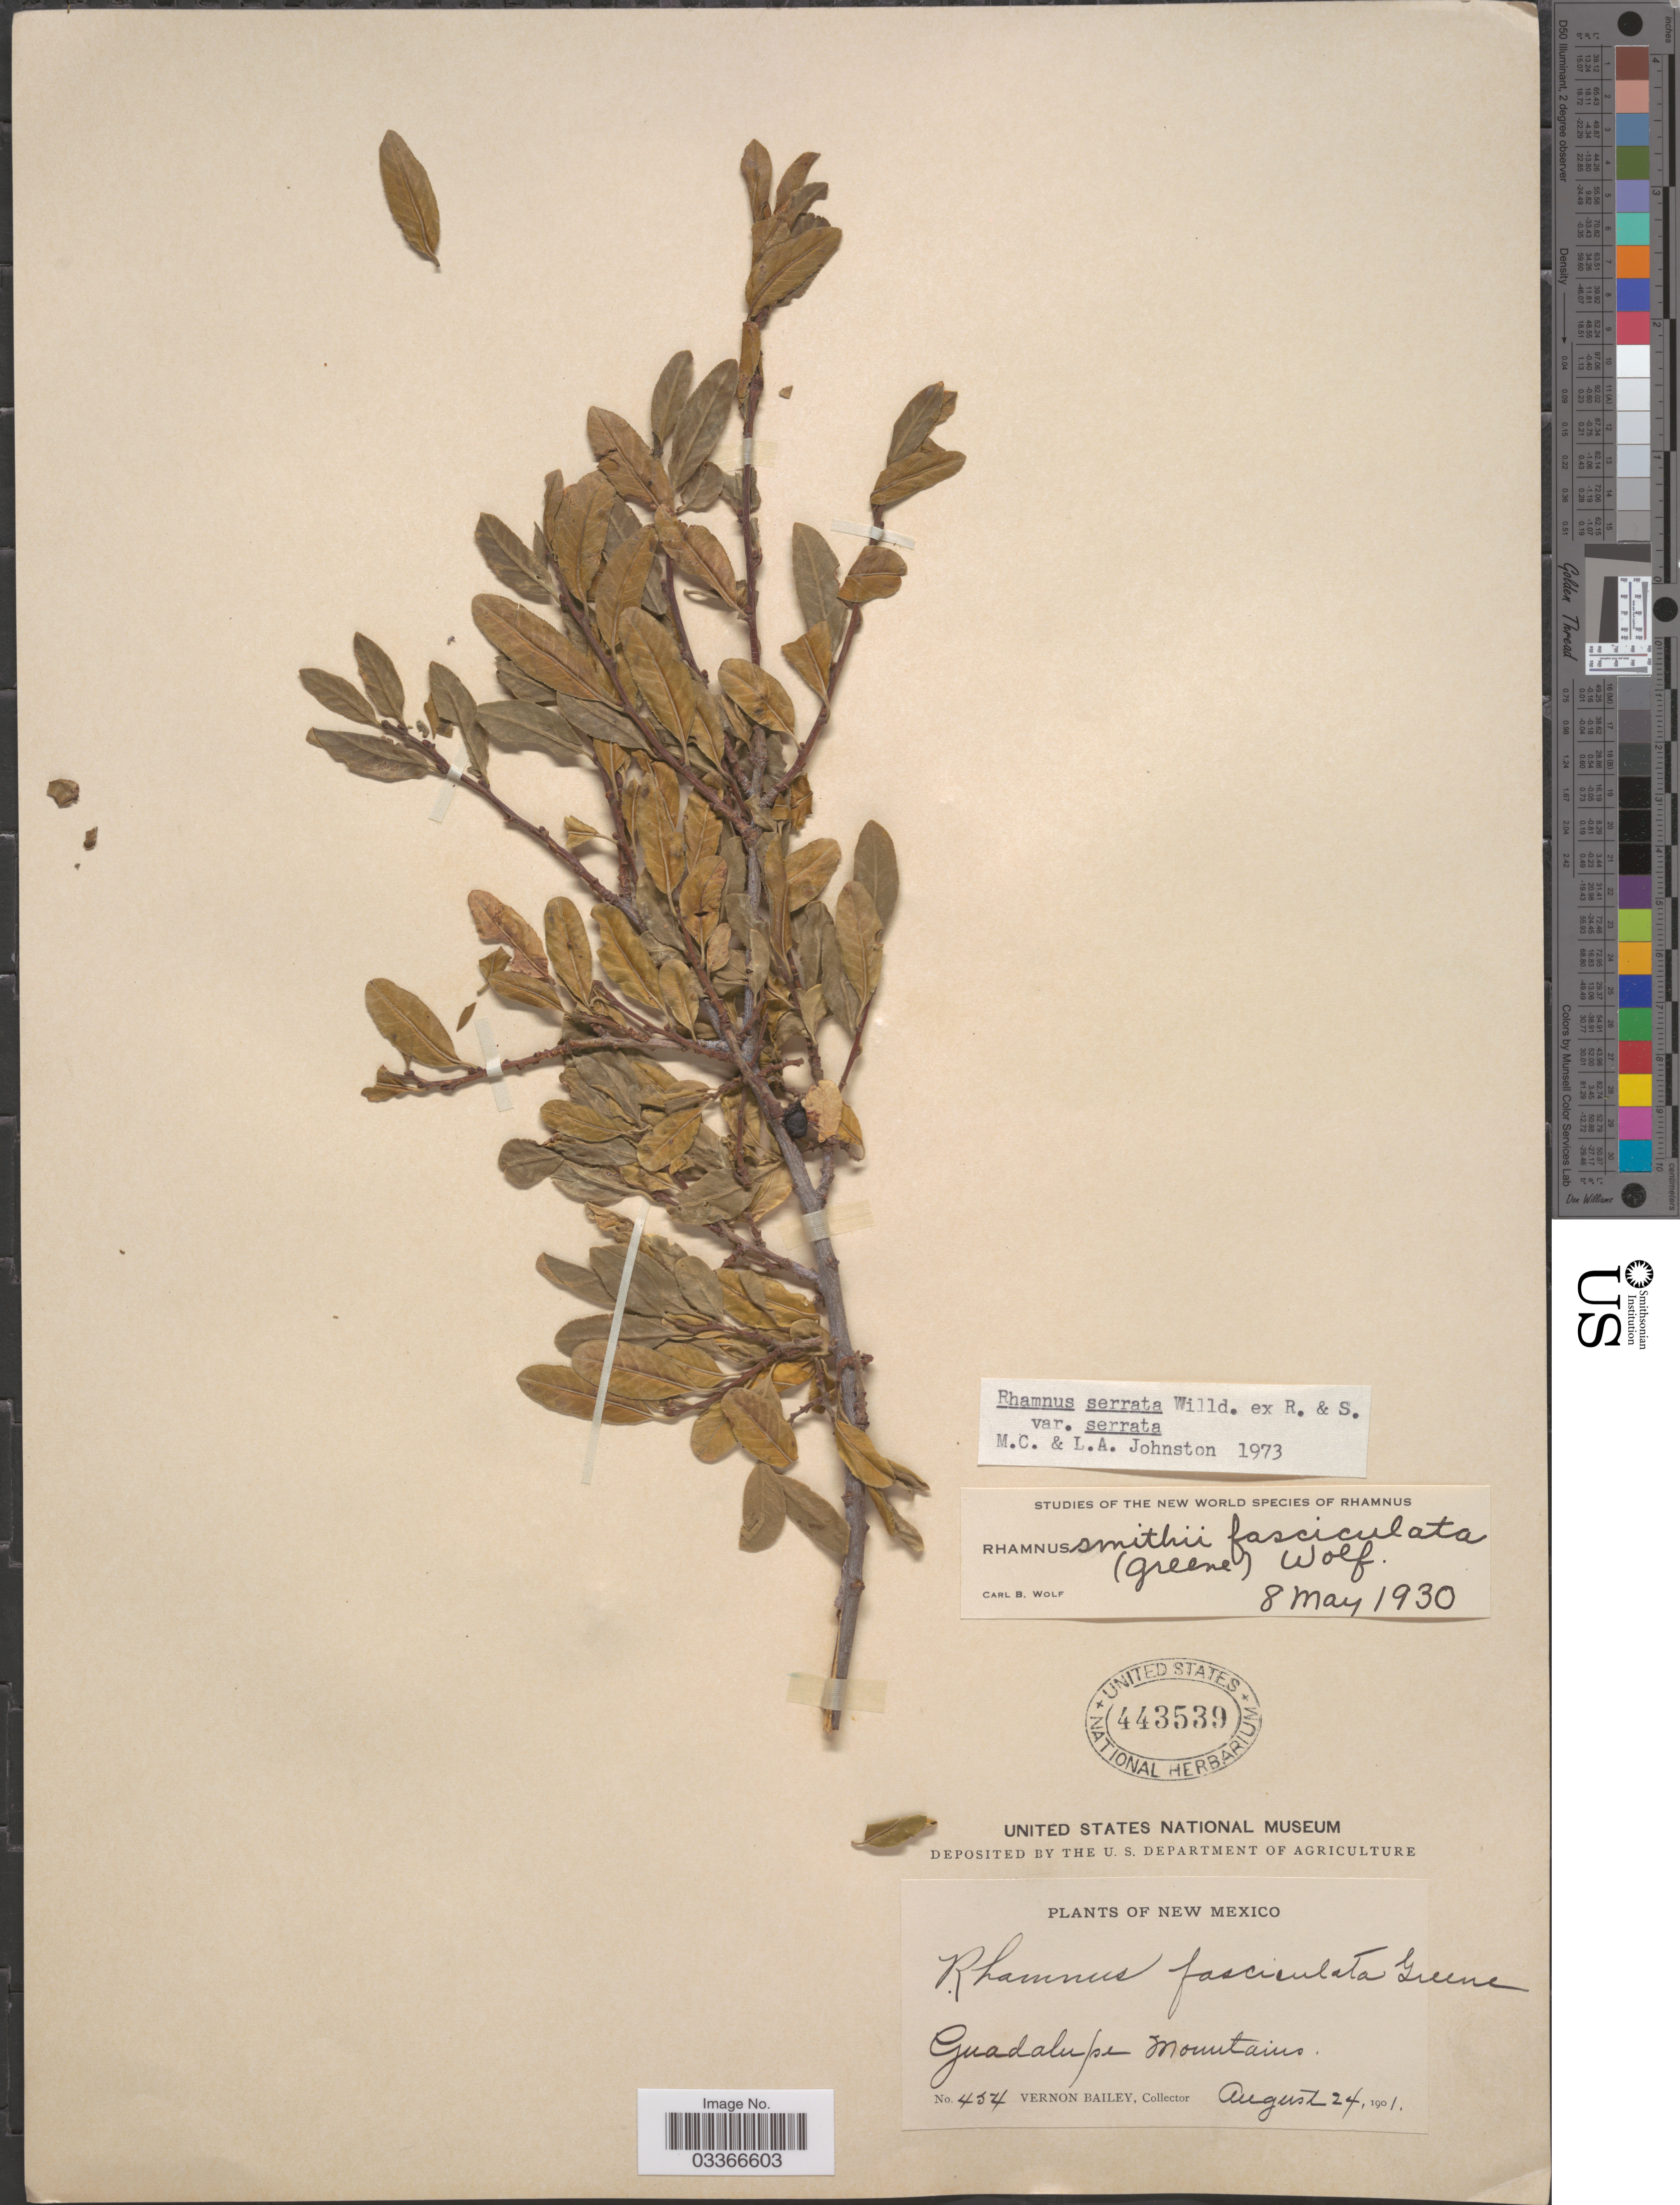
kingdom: Plantae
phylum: Tracheophyta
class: Magnoliopsida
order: Rosales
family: Rhamnaceae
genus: Rhamnus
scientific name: Rhamnus serrata var. serrata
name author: Humb. & Bonpl. ex Willd.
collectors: V. O. Bailey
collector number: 454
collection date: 1901-08-24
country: United States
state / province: New Mexico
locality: Guadalupe Mountains.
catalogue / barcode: US 443539